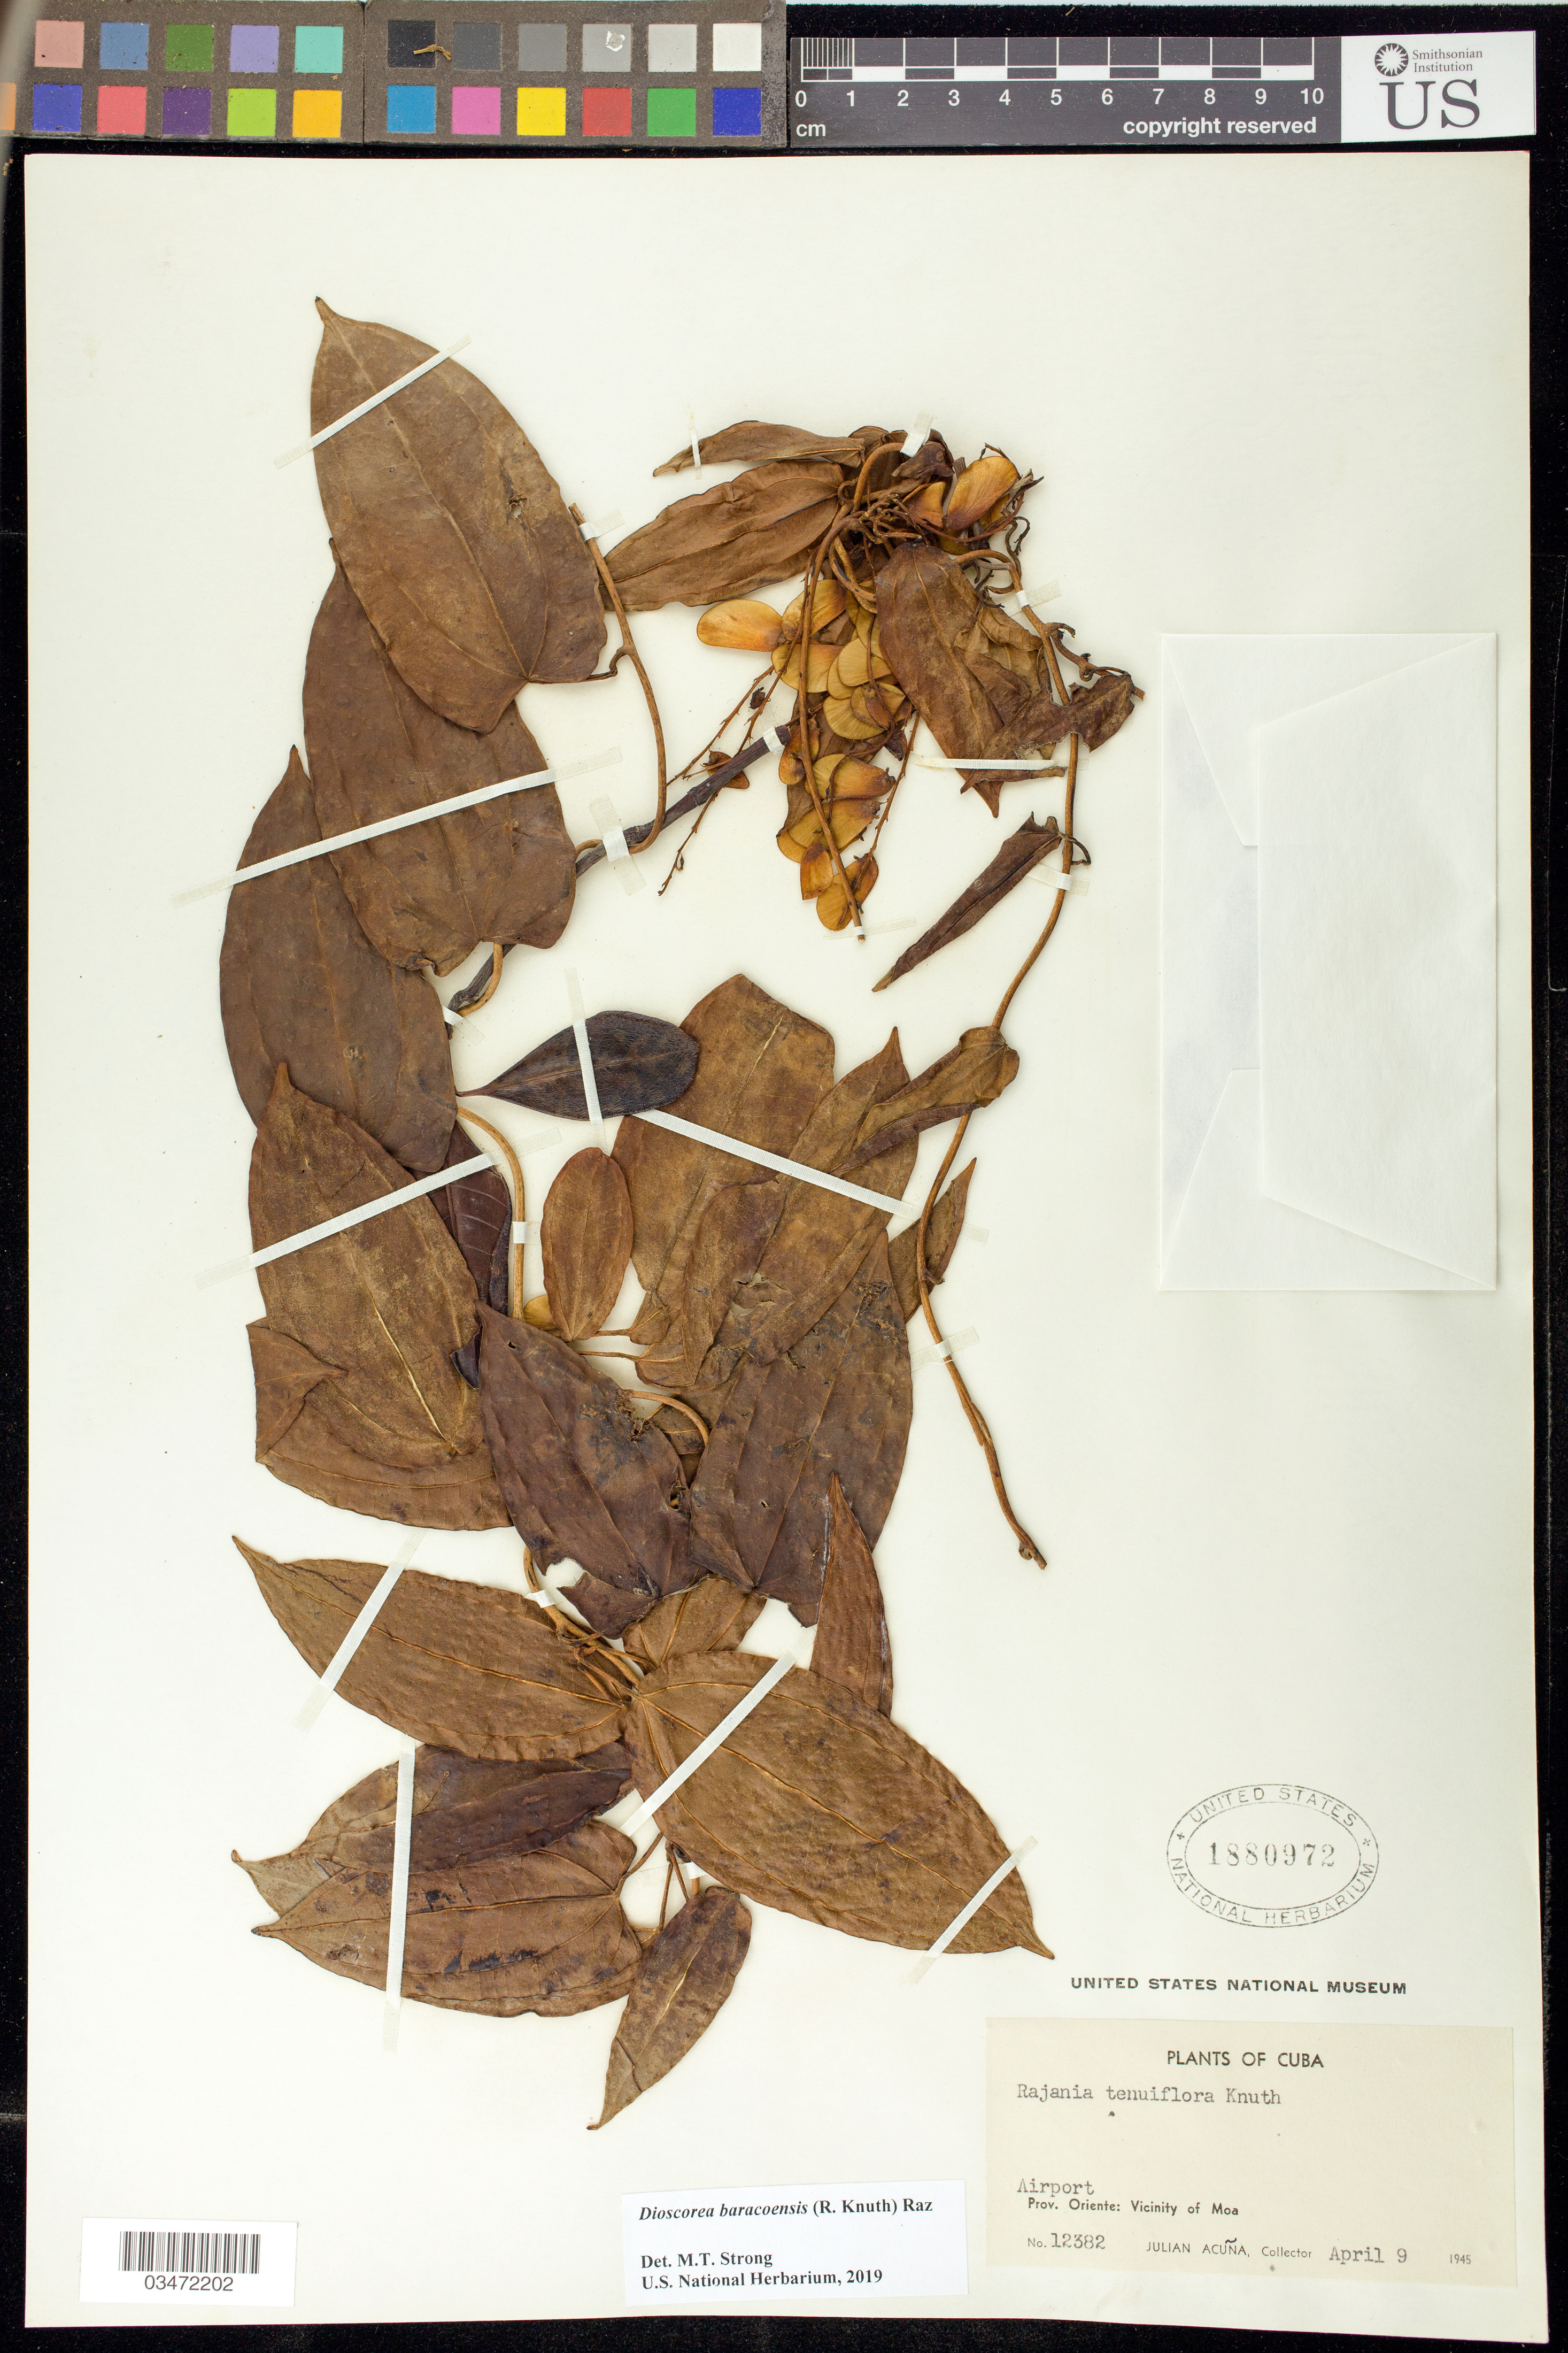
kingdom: Plantae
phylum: Tracheophyta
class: Liliopsida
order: Dioscoreales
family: Dioscoreaceae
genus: Dioscorea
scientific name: Dioscorea baracoensis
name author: (R. Knuth) Raz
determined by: Strong, M. T., (US), Smithsonian Institution - National Museum of Natural History (UNITED STATES)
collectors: J. B. Acuña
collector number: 12382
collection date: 1945-04-09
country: Cuba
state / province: Holguín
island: Cuba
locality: Oriente [Holguín]. Moa vicinity. Airport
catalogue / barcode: US 1880972